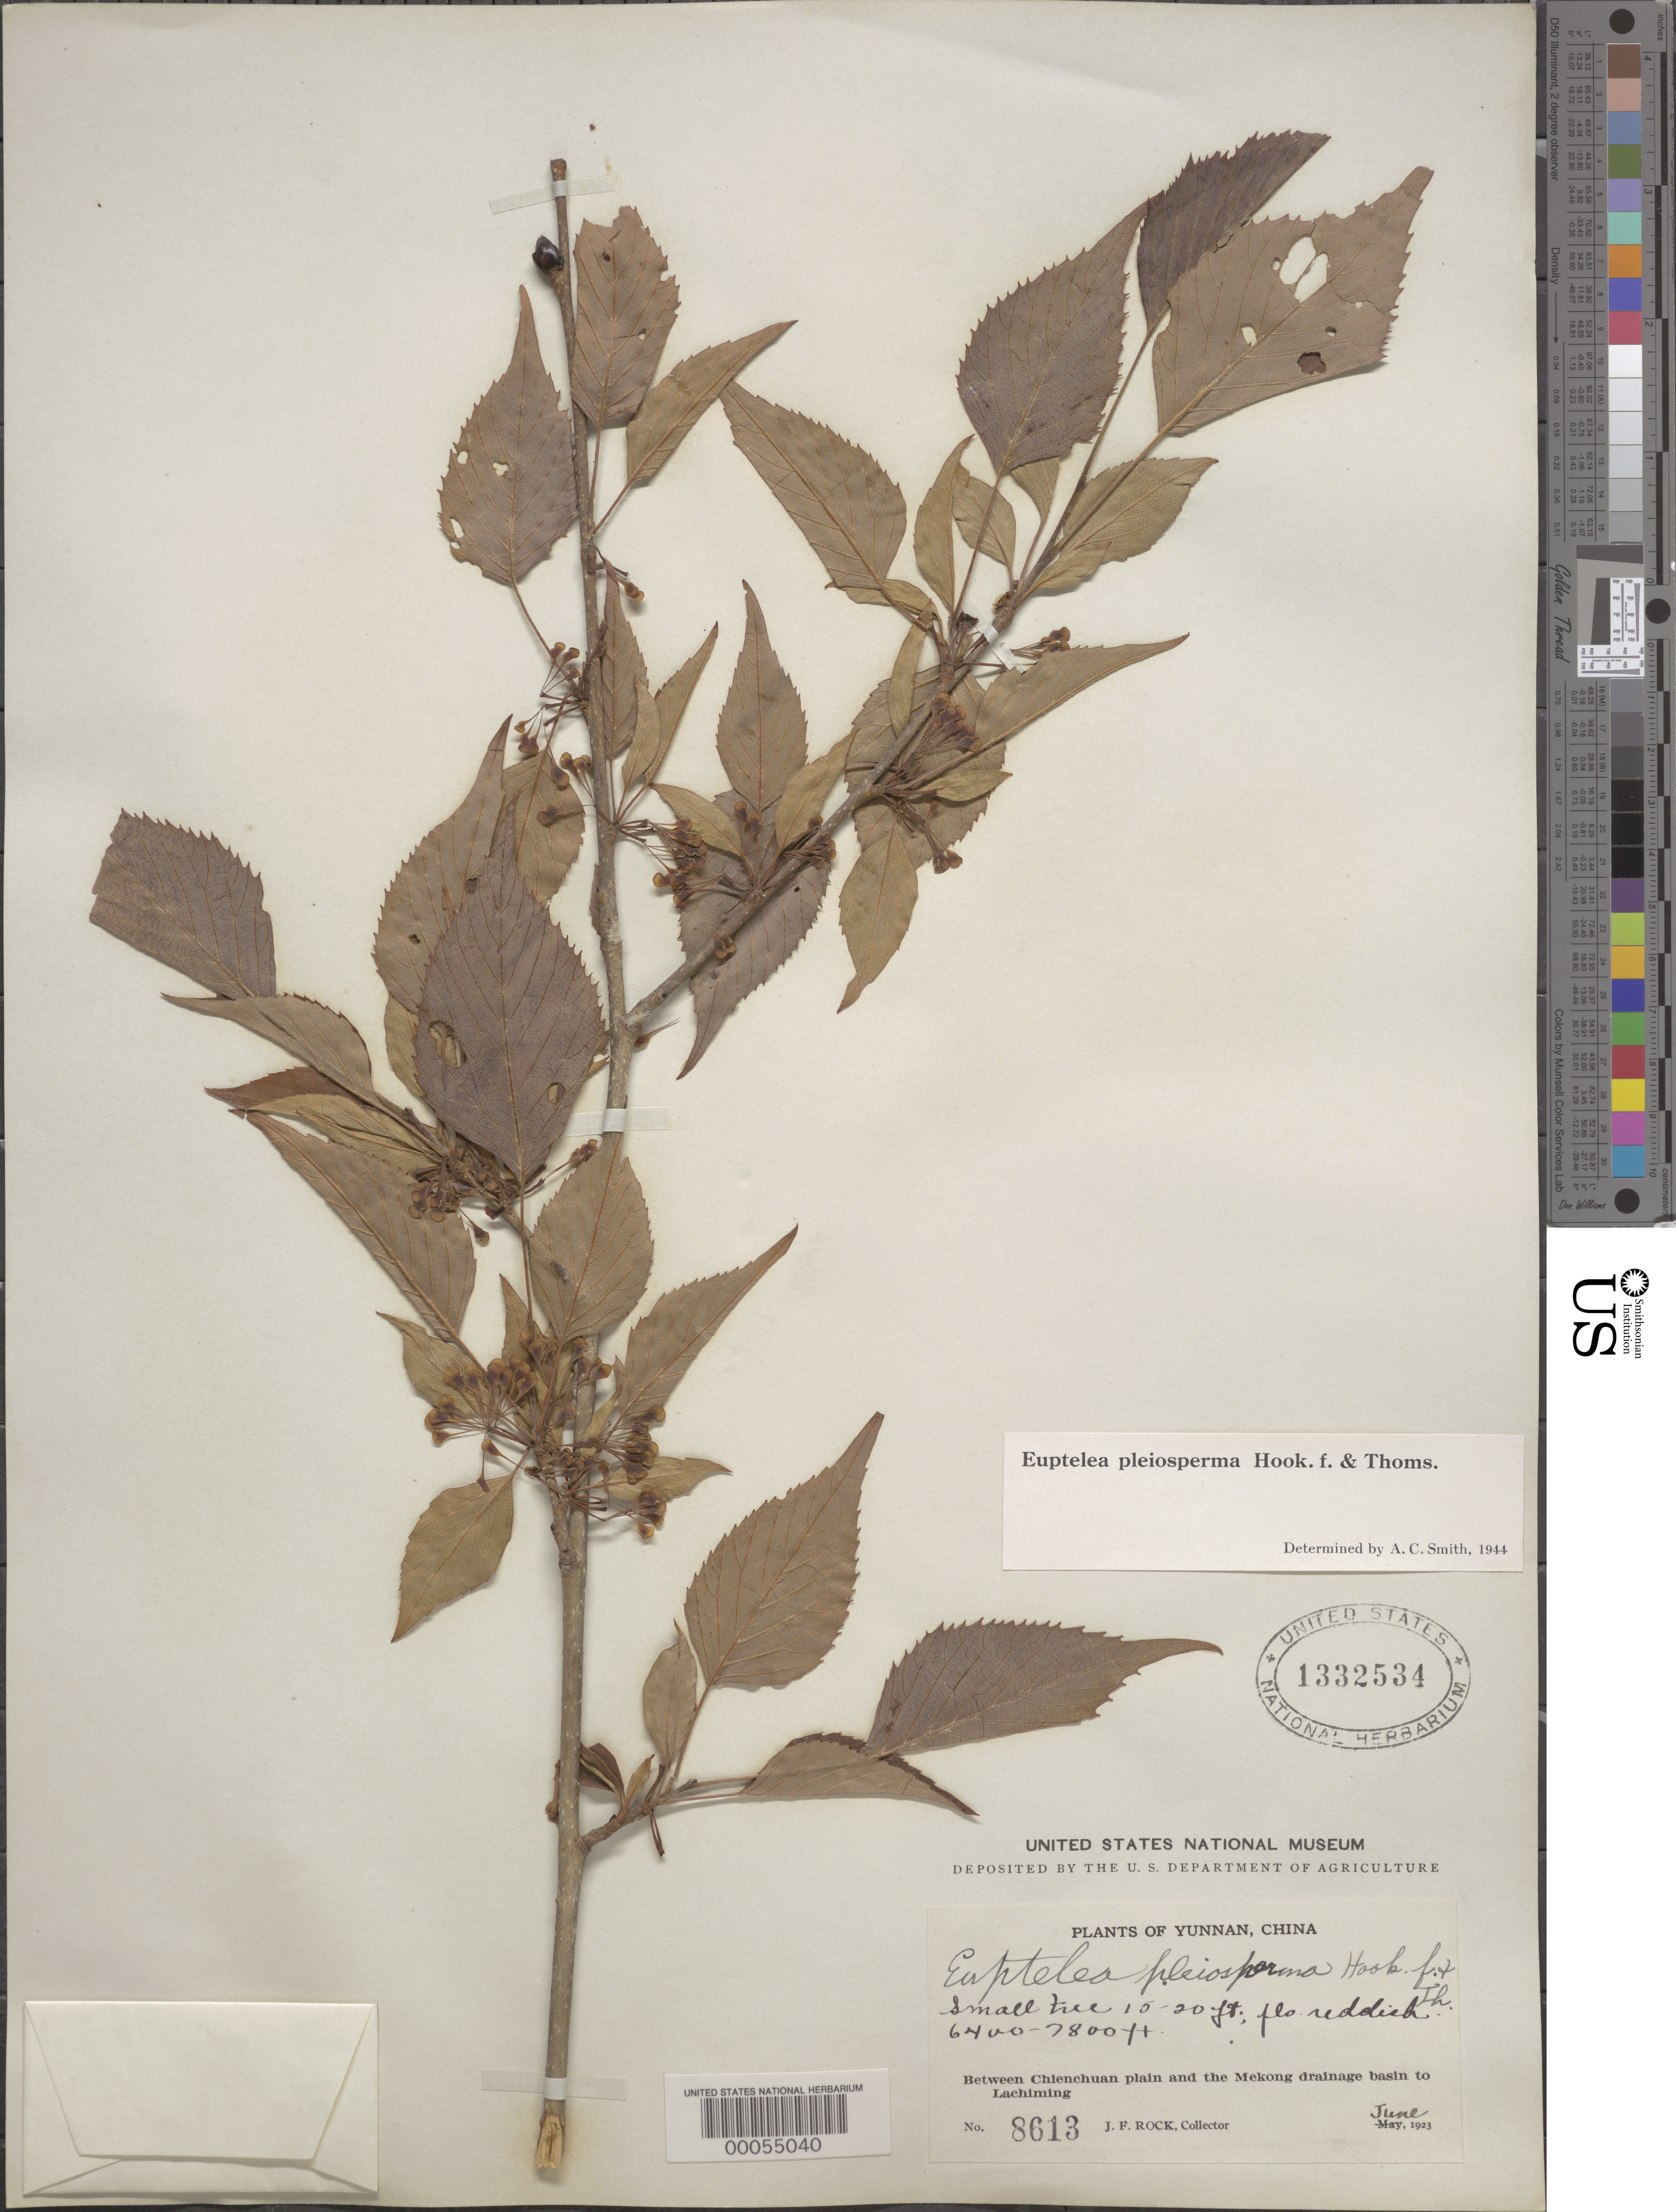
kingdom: Plantae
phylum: Tracheophyta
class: Magnoliopsida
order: Ranunculales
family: Eupteleaceae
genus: Euptelea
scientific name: Euptelea pleiosperma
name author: Hook. f. & Thomson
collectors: J. F. Rock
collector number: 8613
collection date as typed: Jun 1923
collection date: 1923-06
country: China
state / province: Yunnan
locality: Between chienchuan plain and the mekong drainage basin to lachiming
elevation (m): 1951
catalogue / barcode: US 1332534